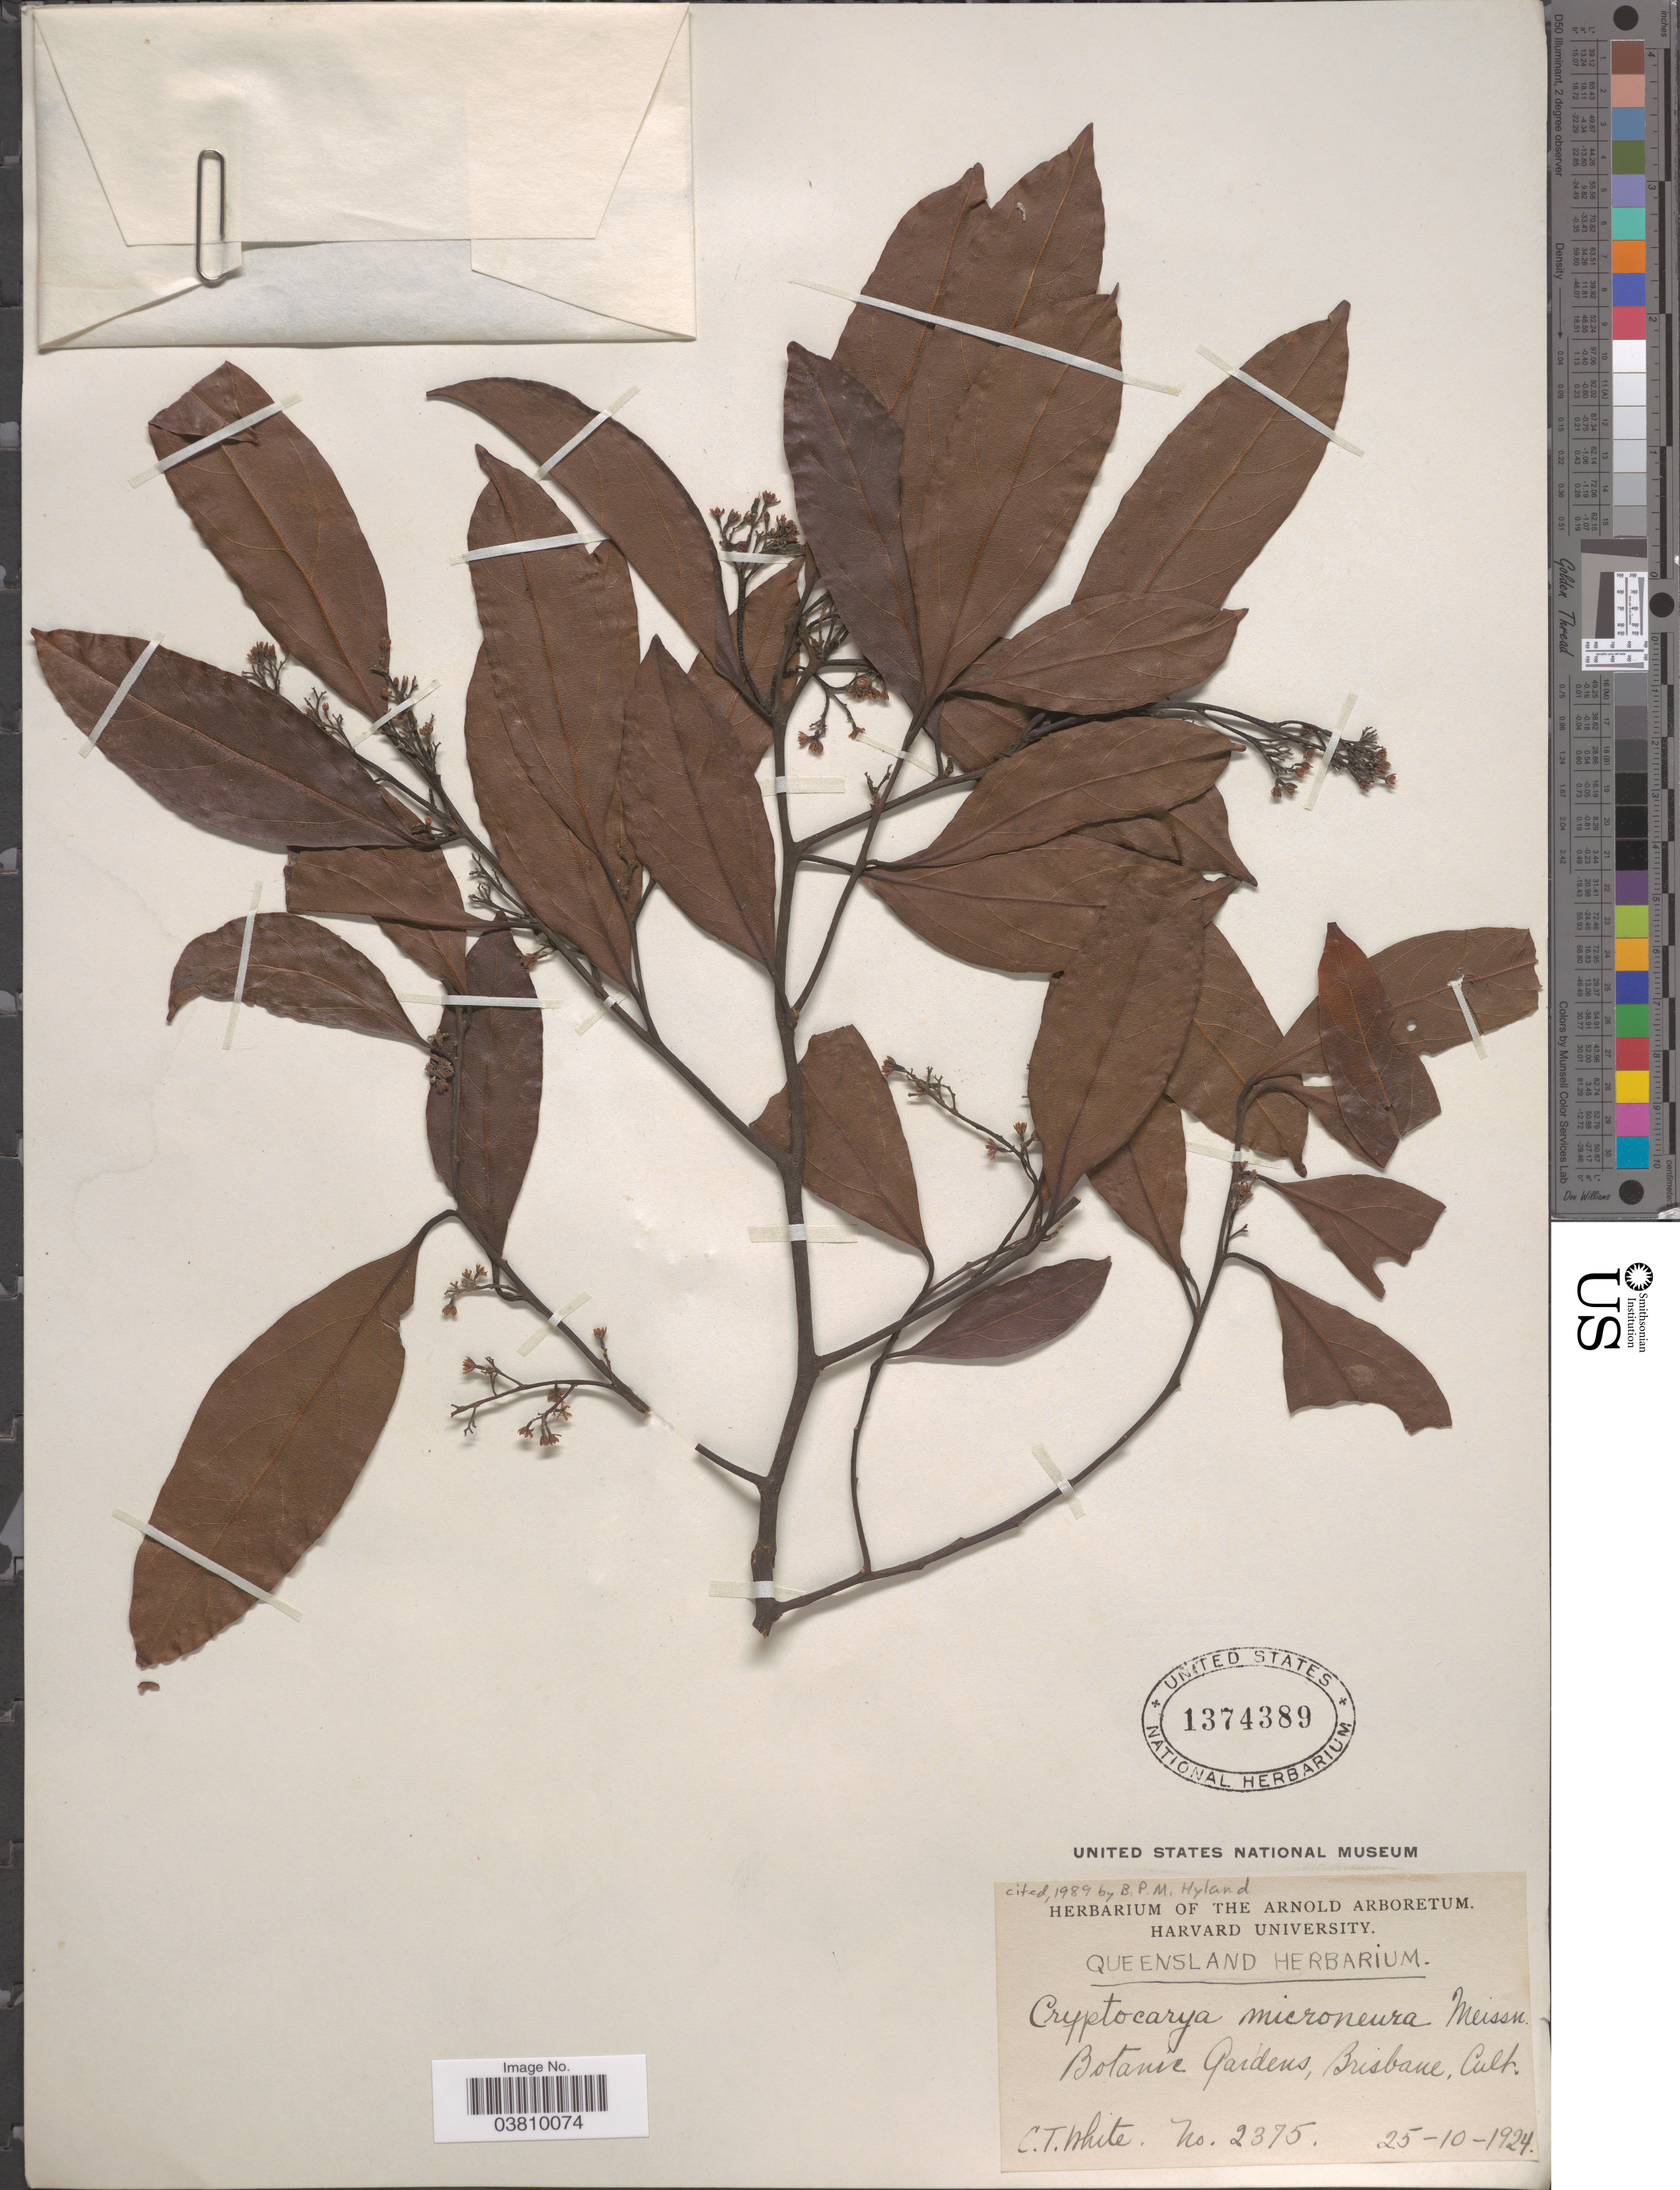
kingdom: Plantae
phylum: Tracheophyta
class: Magnoliopsida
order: Laurales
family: Lauraceae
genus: Cryptocarya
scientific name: Cryptocarya microneura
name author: Meisn.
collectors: C. T. White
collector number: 2375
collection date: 1924-10-25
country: Australia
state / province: Queensland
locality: Botanic Gardens, Brisbane.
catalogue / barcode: US 1374389